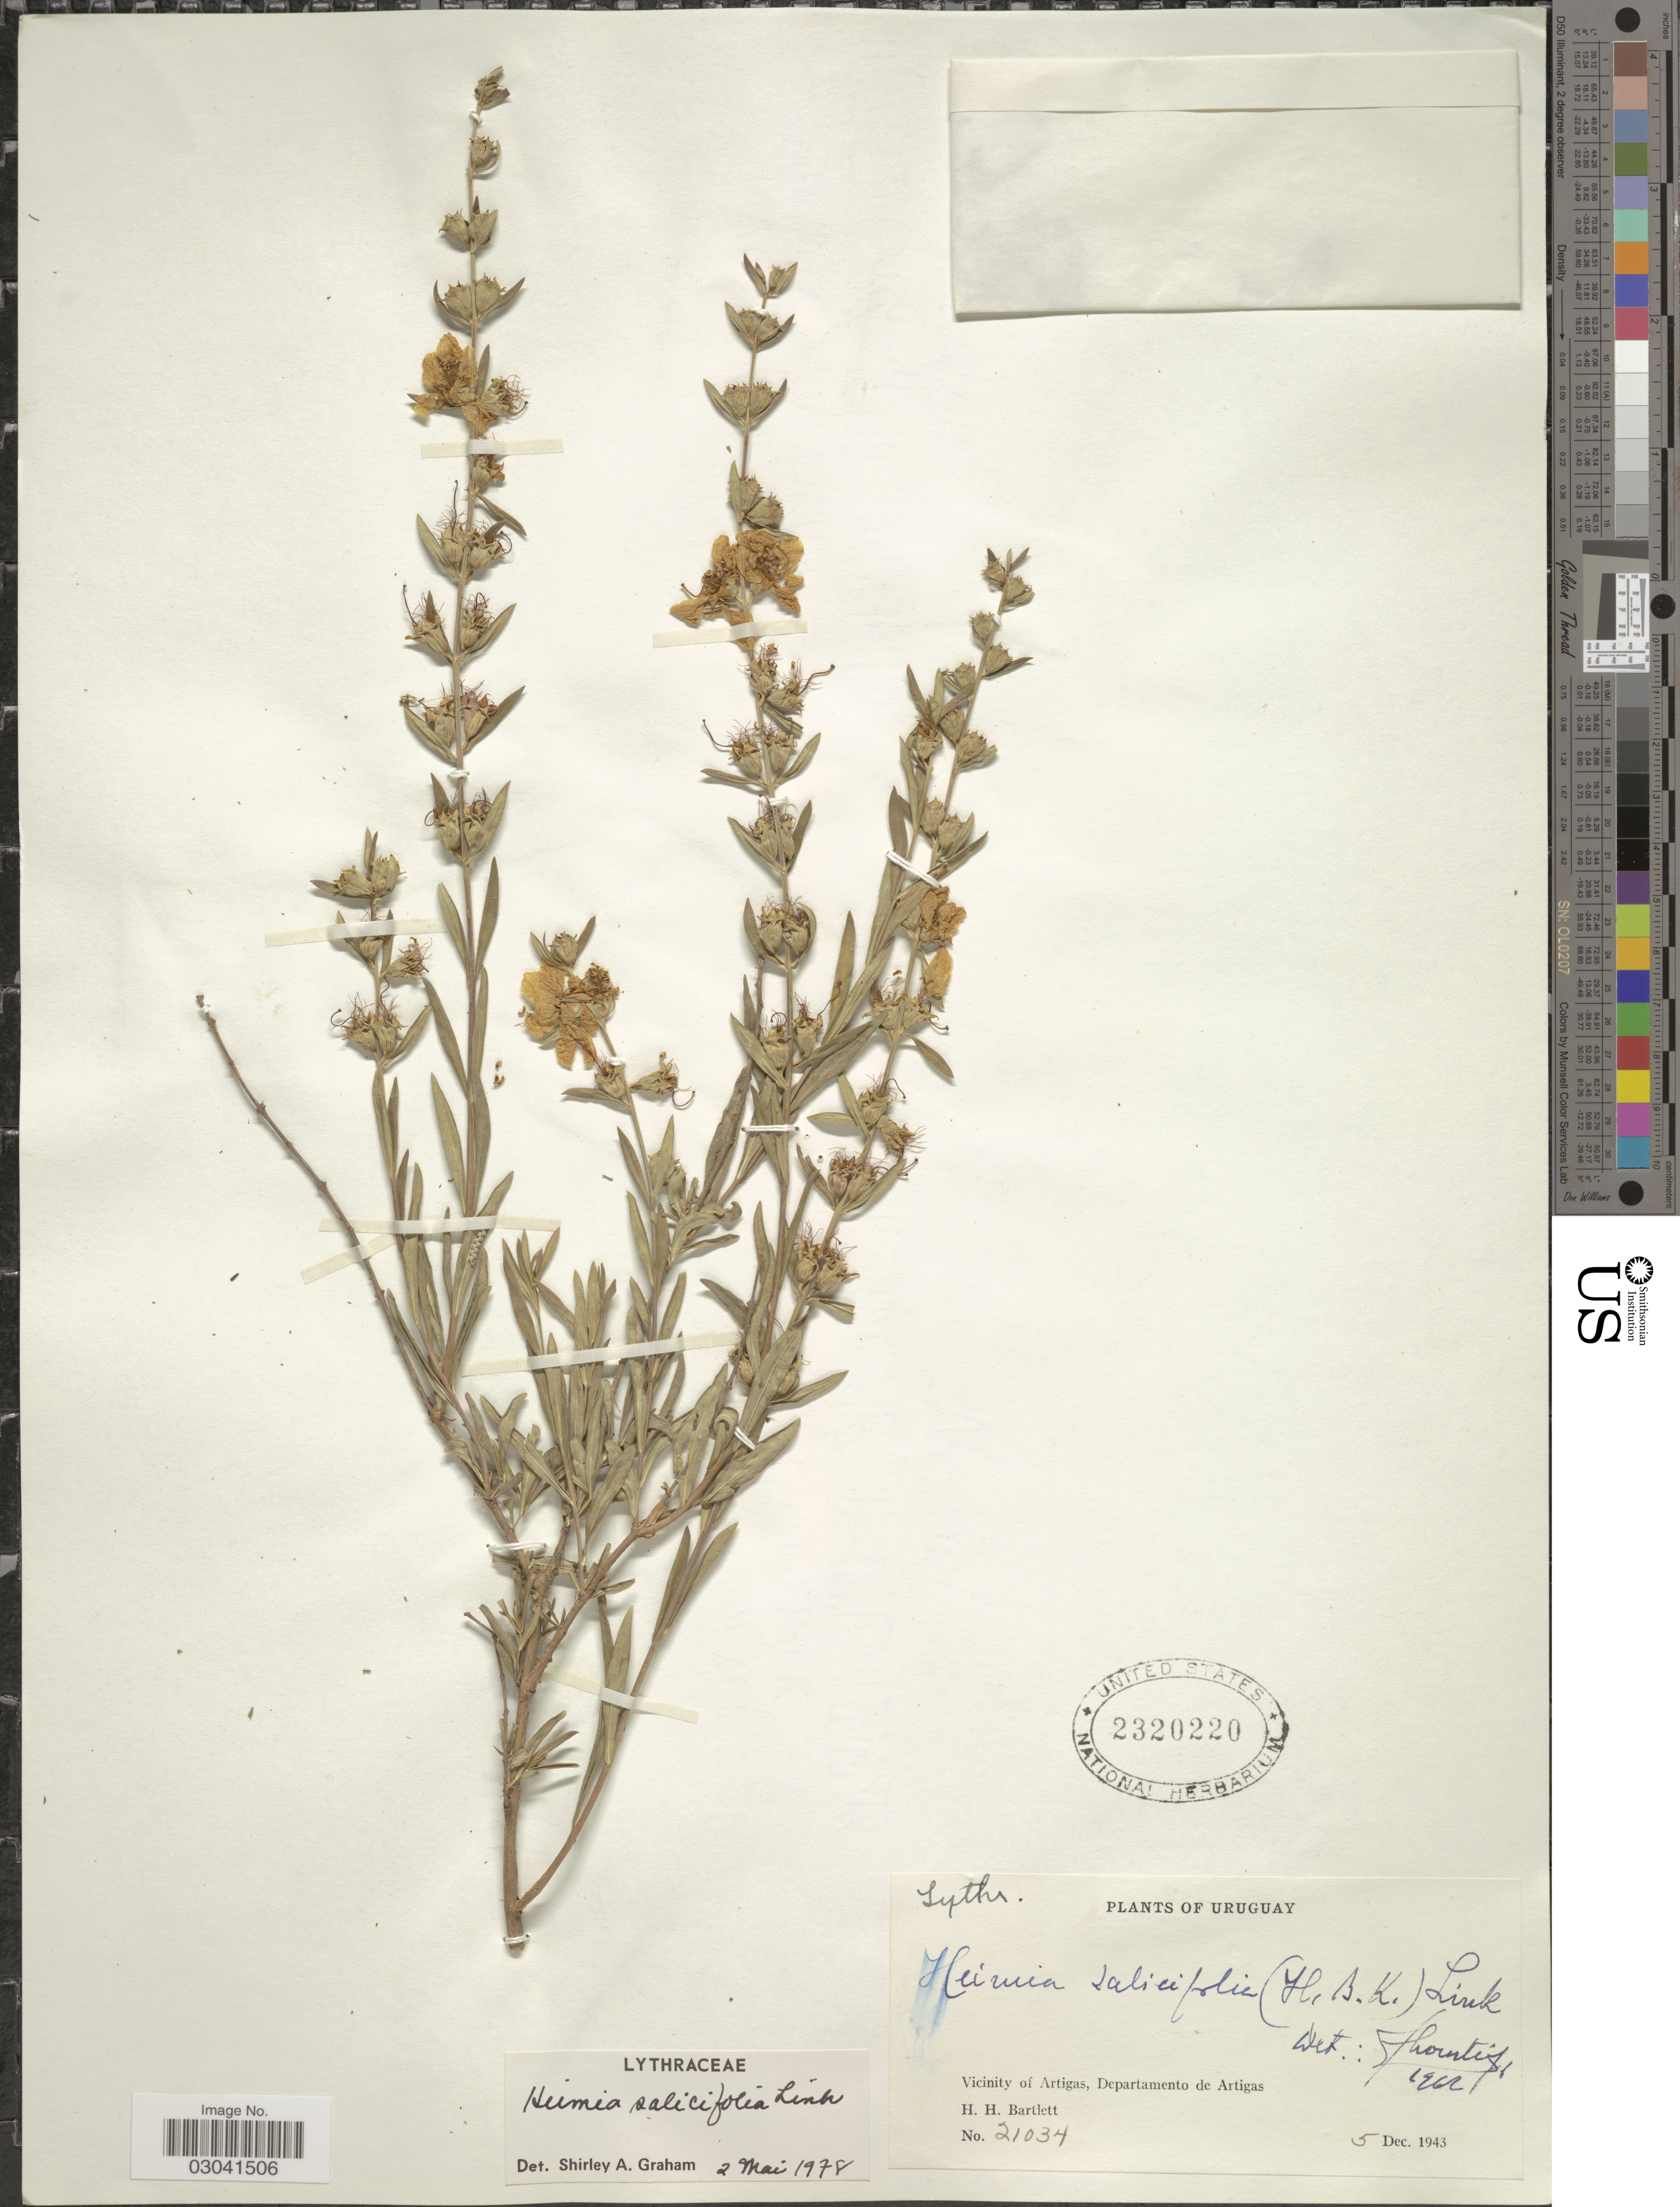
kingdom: Plantae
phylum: Tracheophyta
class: Magnoliopsida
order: Myrtales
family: Lythraceae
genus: Heimia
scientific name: Heimia salicifolia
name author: Link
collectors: H. H. Bartlett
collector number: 21034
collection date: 1943-12-05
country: Uruguay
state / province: Artigas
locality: Vicinity of Artigas, Departamento de Artigas.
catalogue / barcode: US 2320220